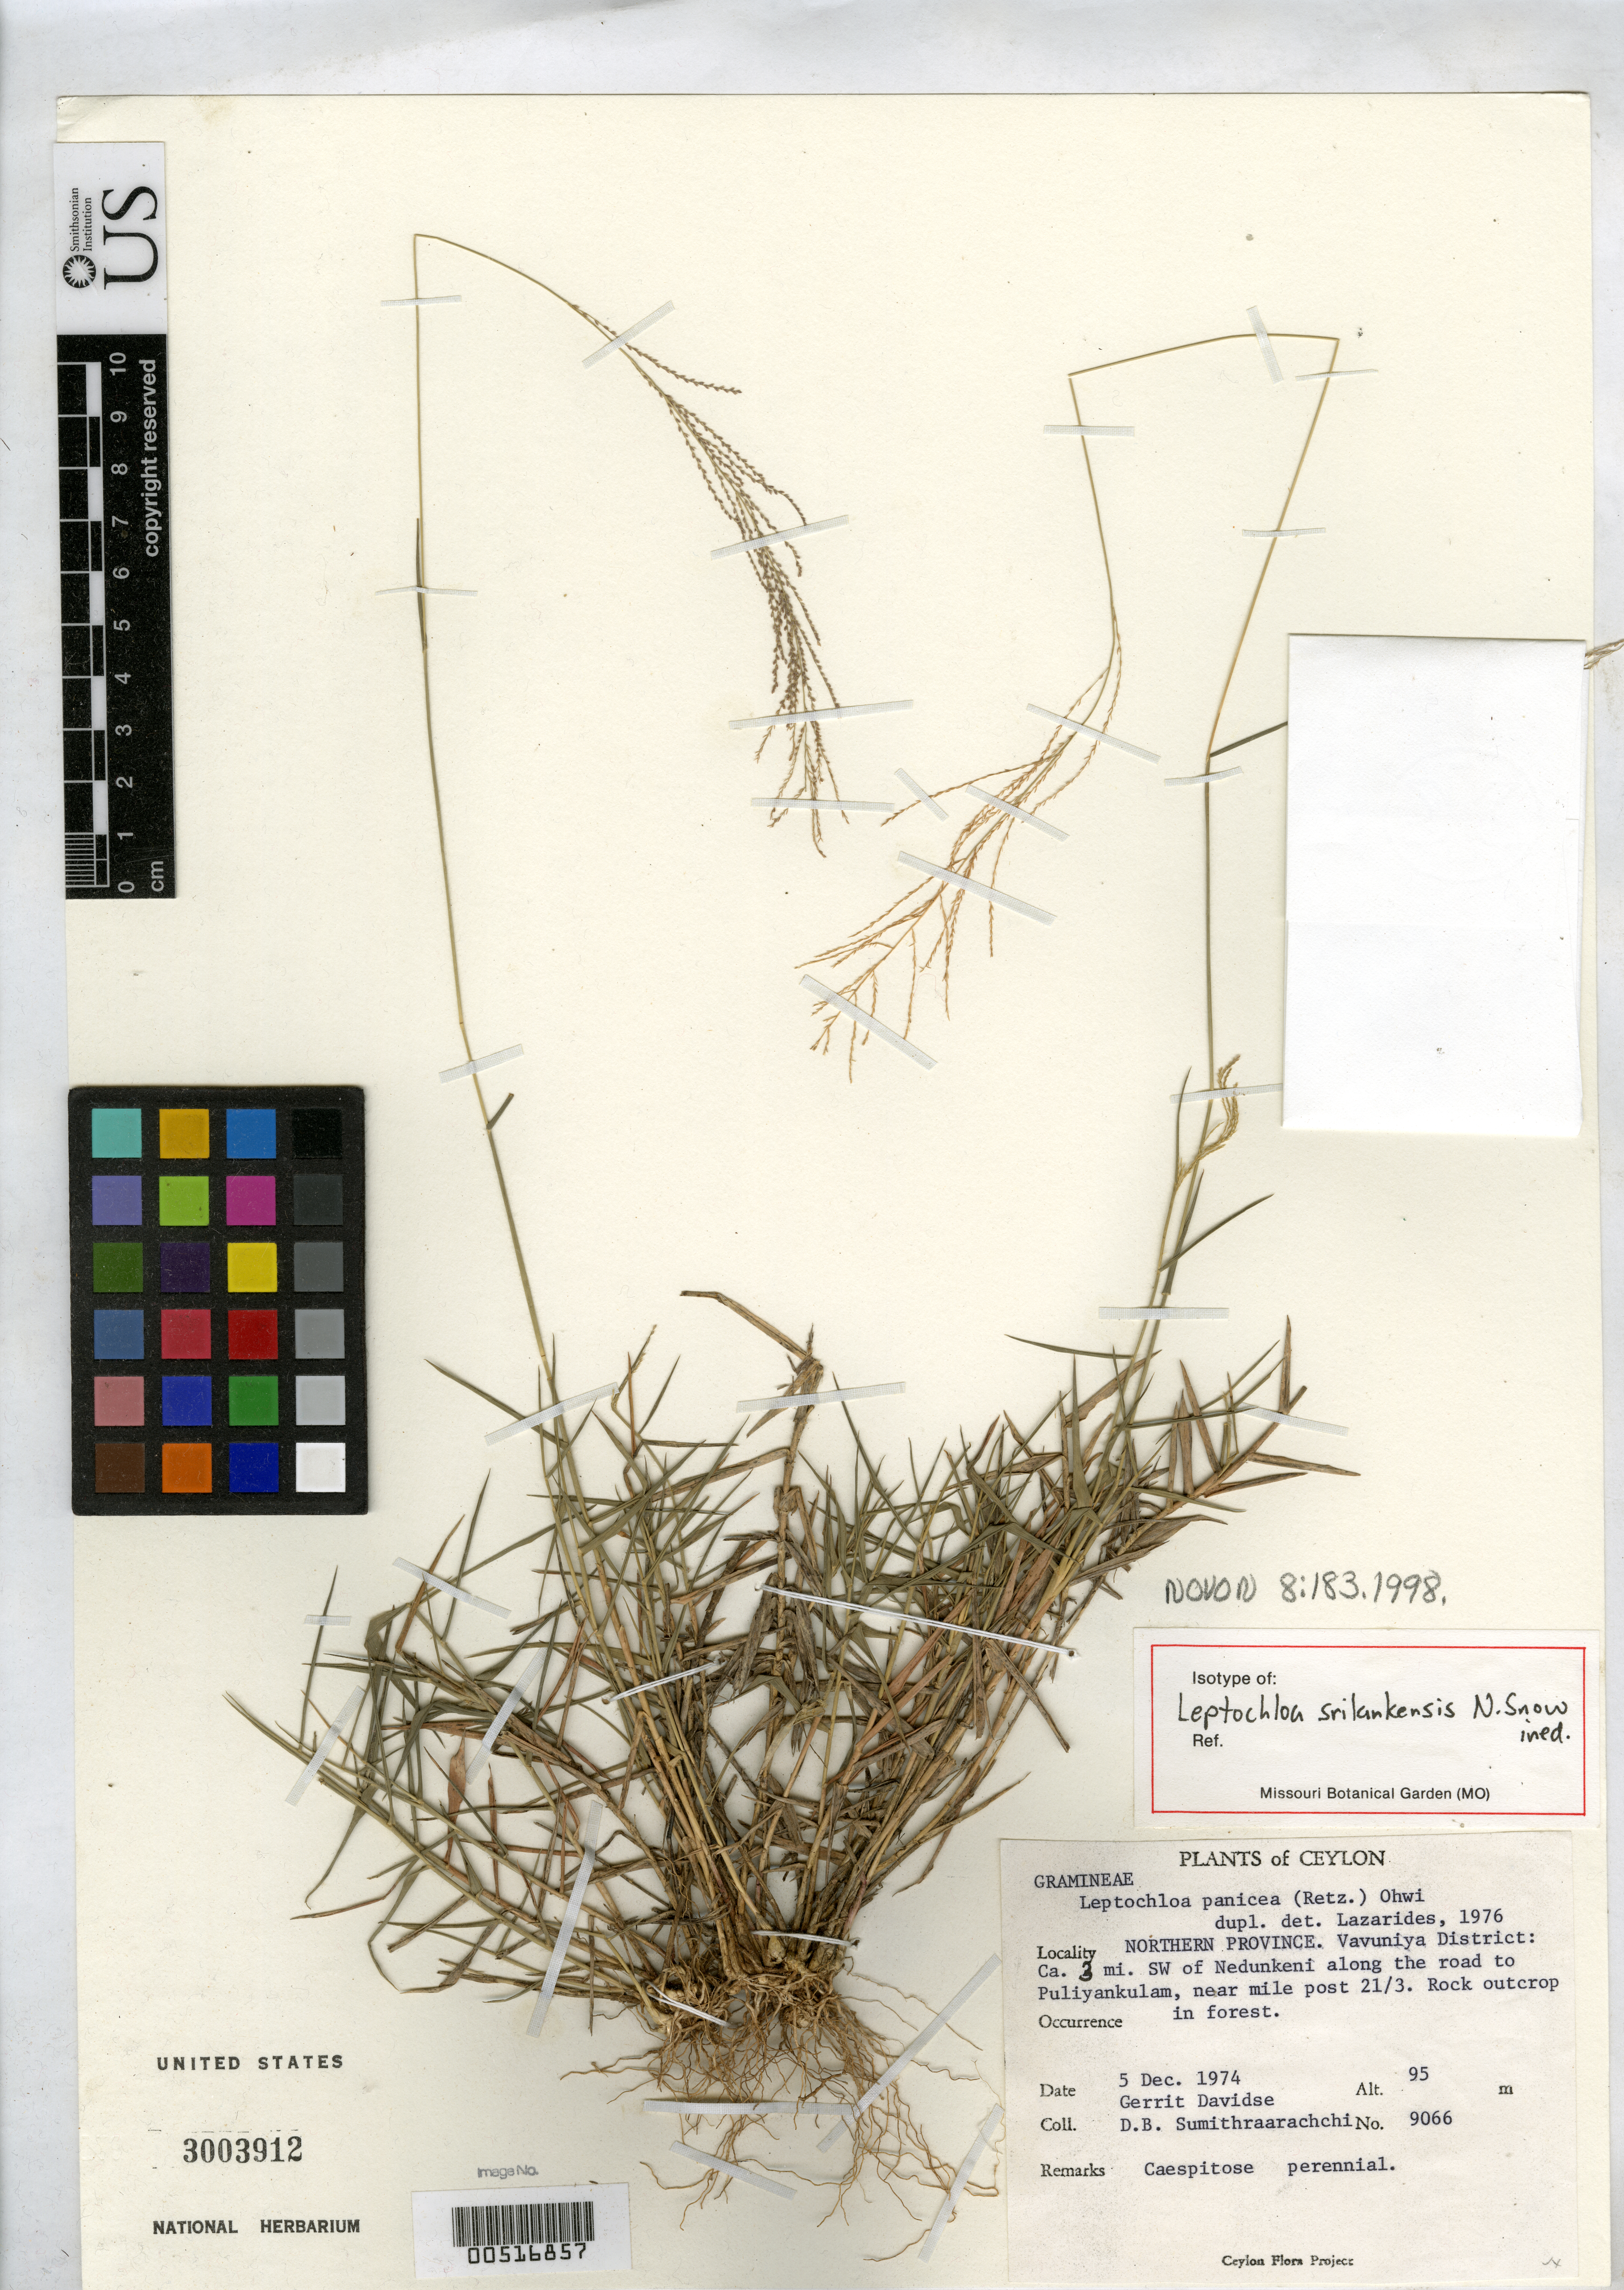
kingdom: Plantae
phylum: Tracheophyta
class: Liliopsida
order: Poales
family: Poaceae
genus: Leptochloa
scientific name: Leptochloa srilankensis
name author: N. Snow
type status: Isotype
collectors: G. Davidse & D. B. Sumithraarachchi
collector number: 90066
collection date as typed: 05 Dec 1974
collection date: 1974-12-05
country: Sri Lanka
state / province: Northern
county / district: Vavuniya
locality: Ca. 3 mi SW of Nedunkeni along road to Puliyankulam, near Mile Post 21/3.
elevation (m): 95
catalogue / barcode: US 3003912